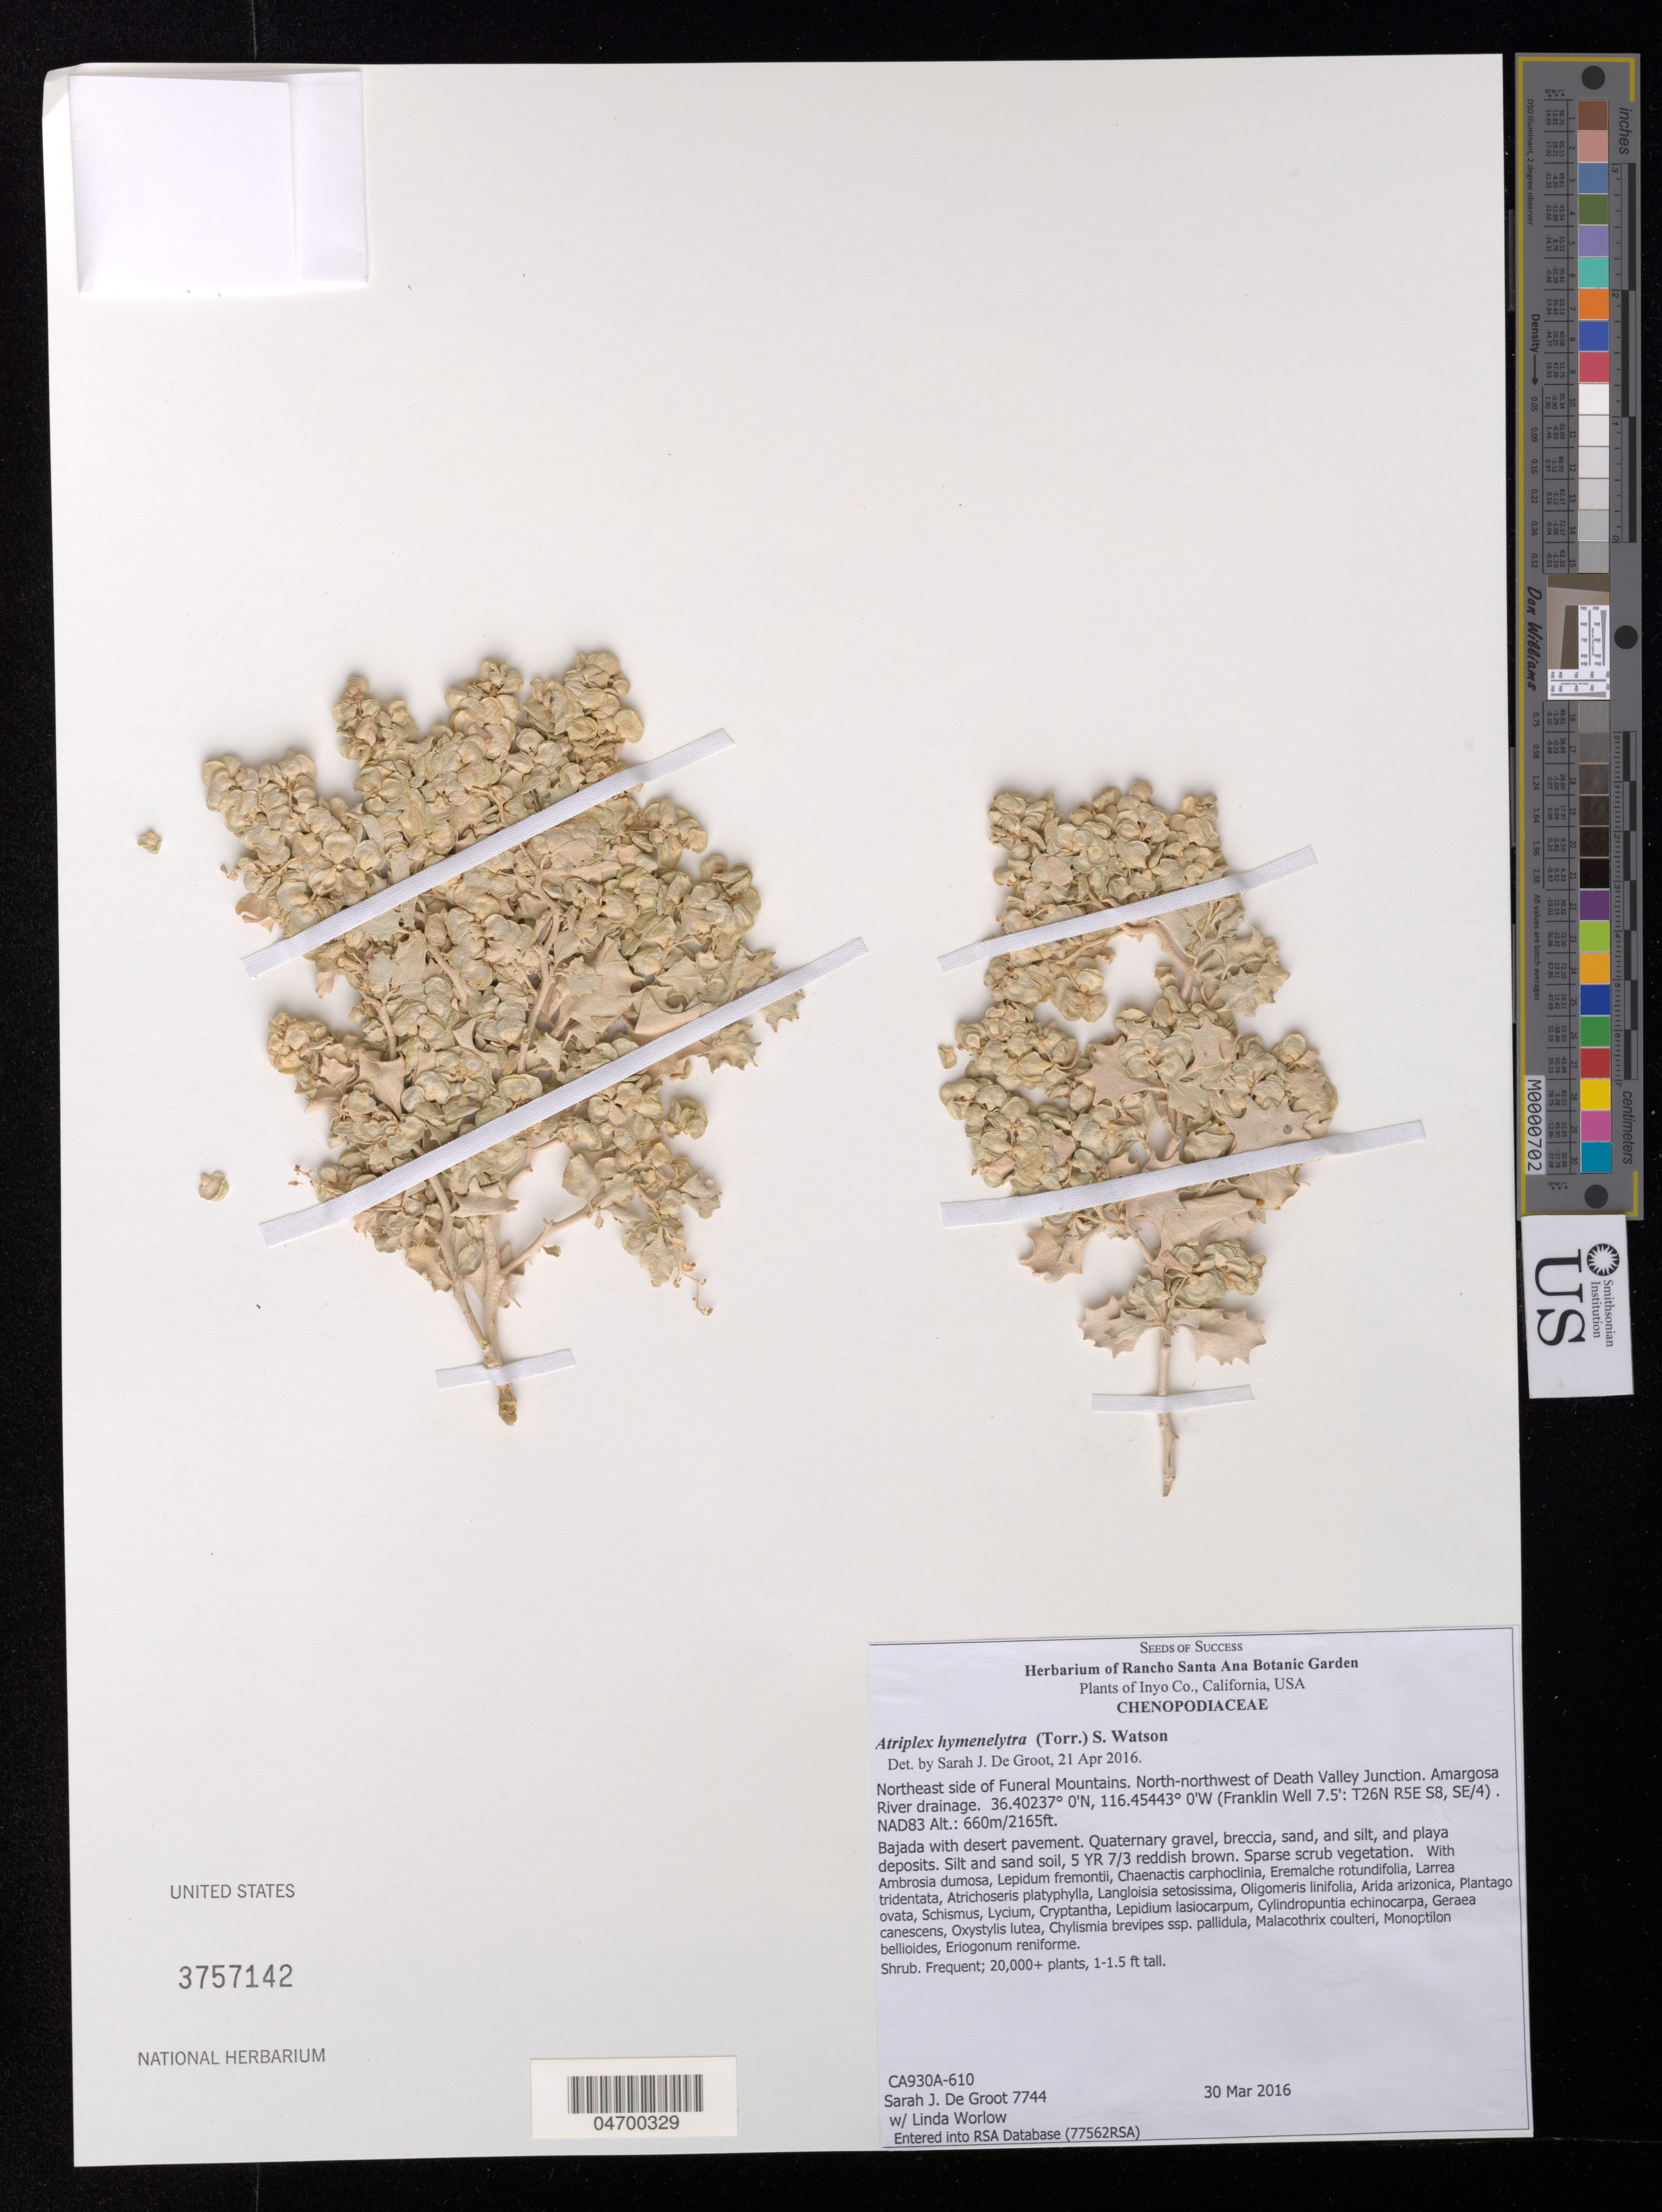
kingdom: Plantae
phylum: Tracheophyta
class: Magnoliopsida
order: Caryophyllales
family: Amaranthaceae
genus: Atriplex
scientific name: Atriplex hymenelytra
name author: (Torr.) S. Watson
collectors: S. De Groot & L. Worlow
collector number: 7744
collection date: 2016-03-30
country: United States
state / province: California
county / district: Inyo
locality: Inyo Co. Northeast side of Funeral Mountains. North-northwest of Death Valley Junction. Amargosa River drainage. (Franklin Well 7.5': T26N R5E S8, SE/4). NAD83.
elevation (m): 660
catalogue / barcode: US 3757142